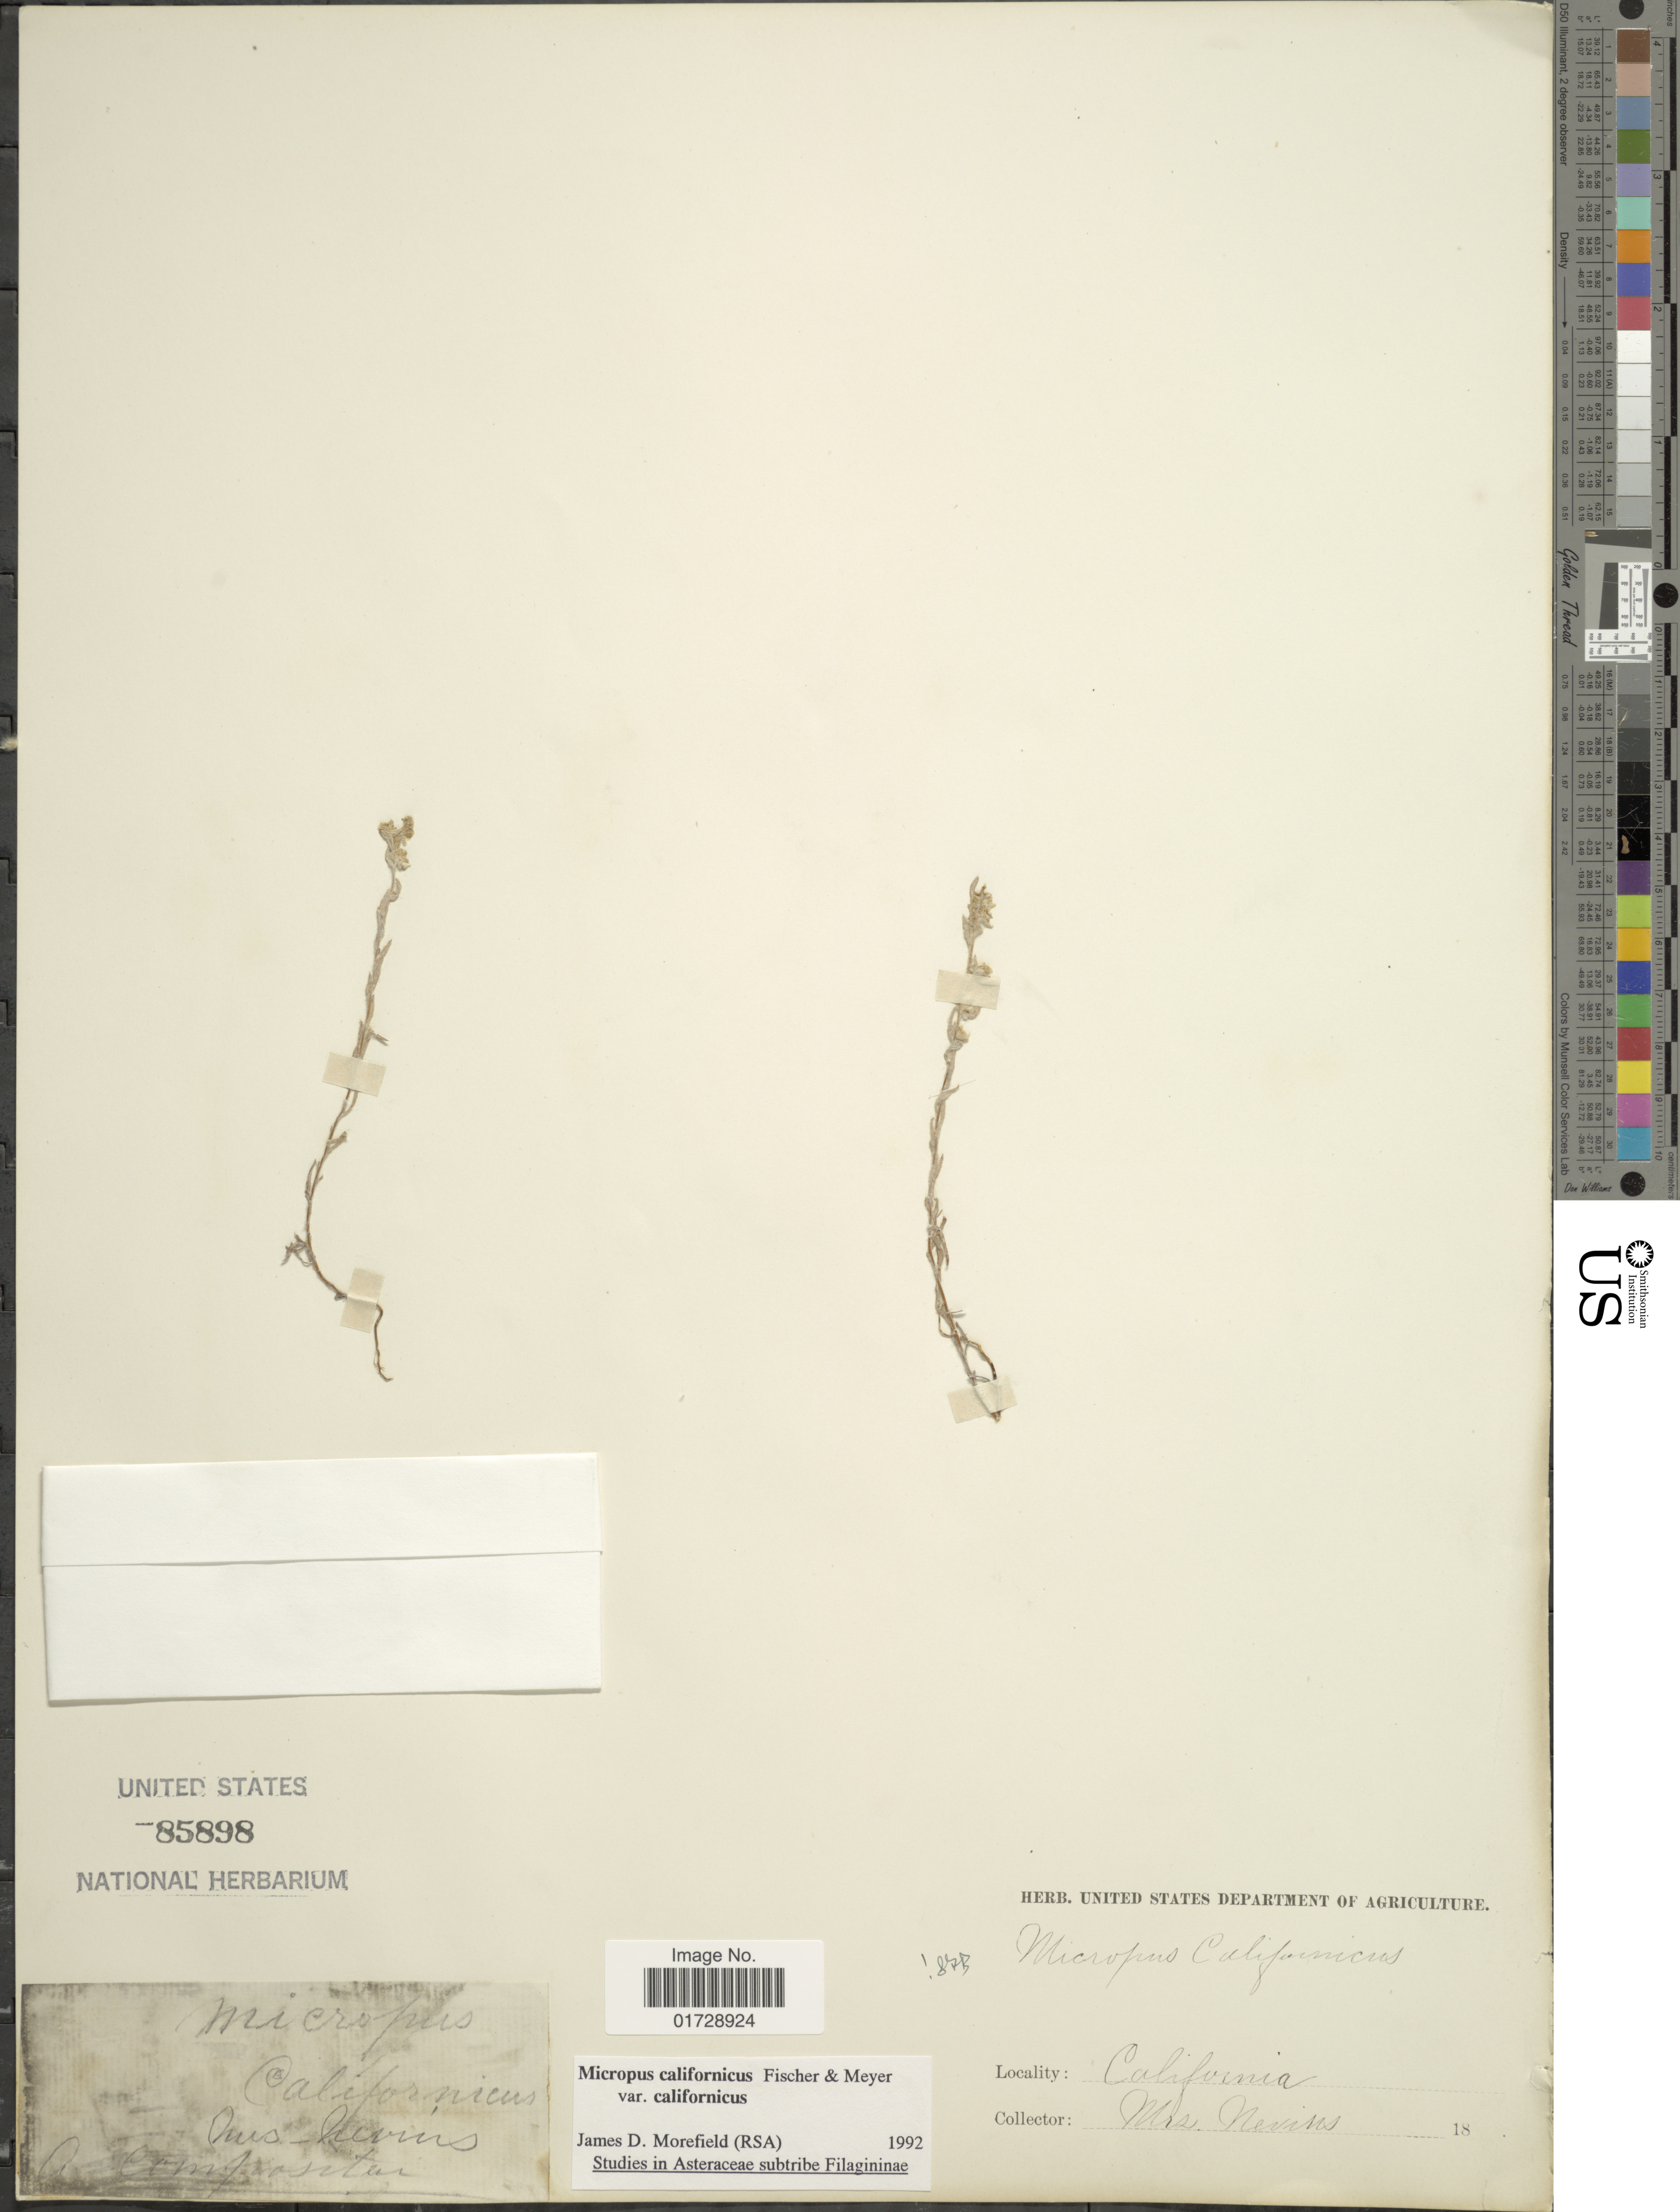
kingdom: Plantae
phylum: Tracheophyta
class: Magnoliopsida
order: Asterales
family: Asteraceae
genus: Micropus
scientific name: Micropus californicus var. californicus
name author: Fisch. & C.A. Mey.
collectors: Nevins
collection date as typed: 18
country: United States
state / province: California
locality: Mus - Nevins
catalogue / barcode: US 85898